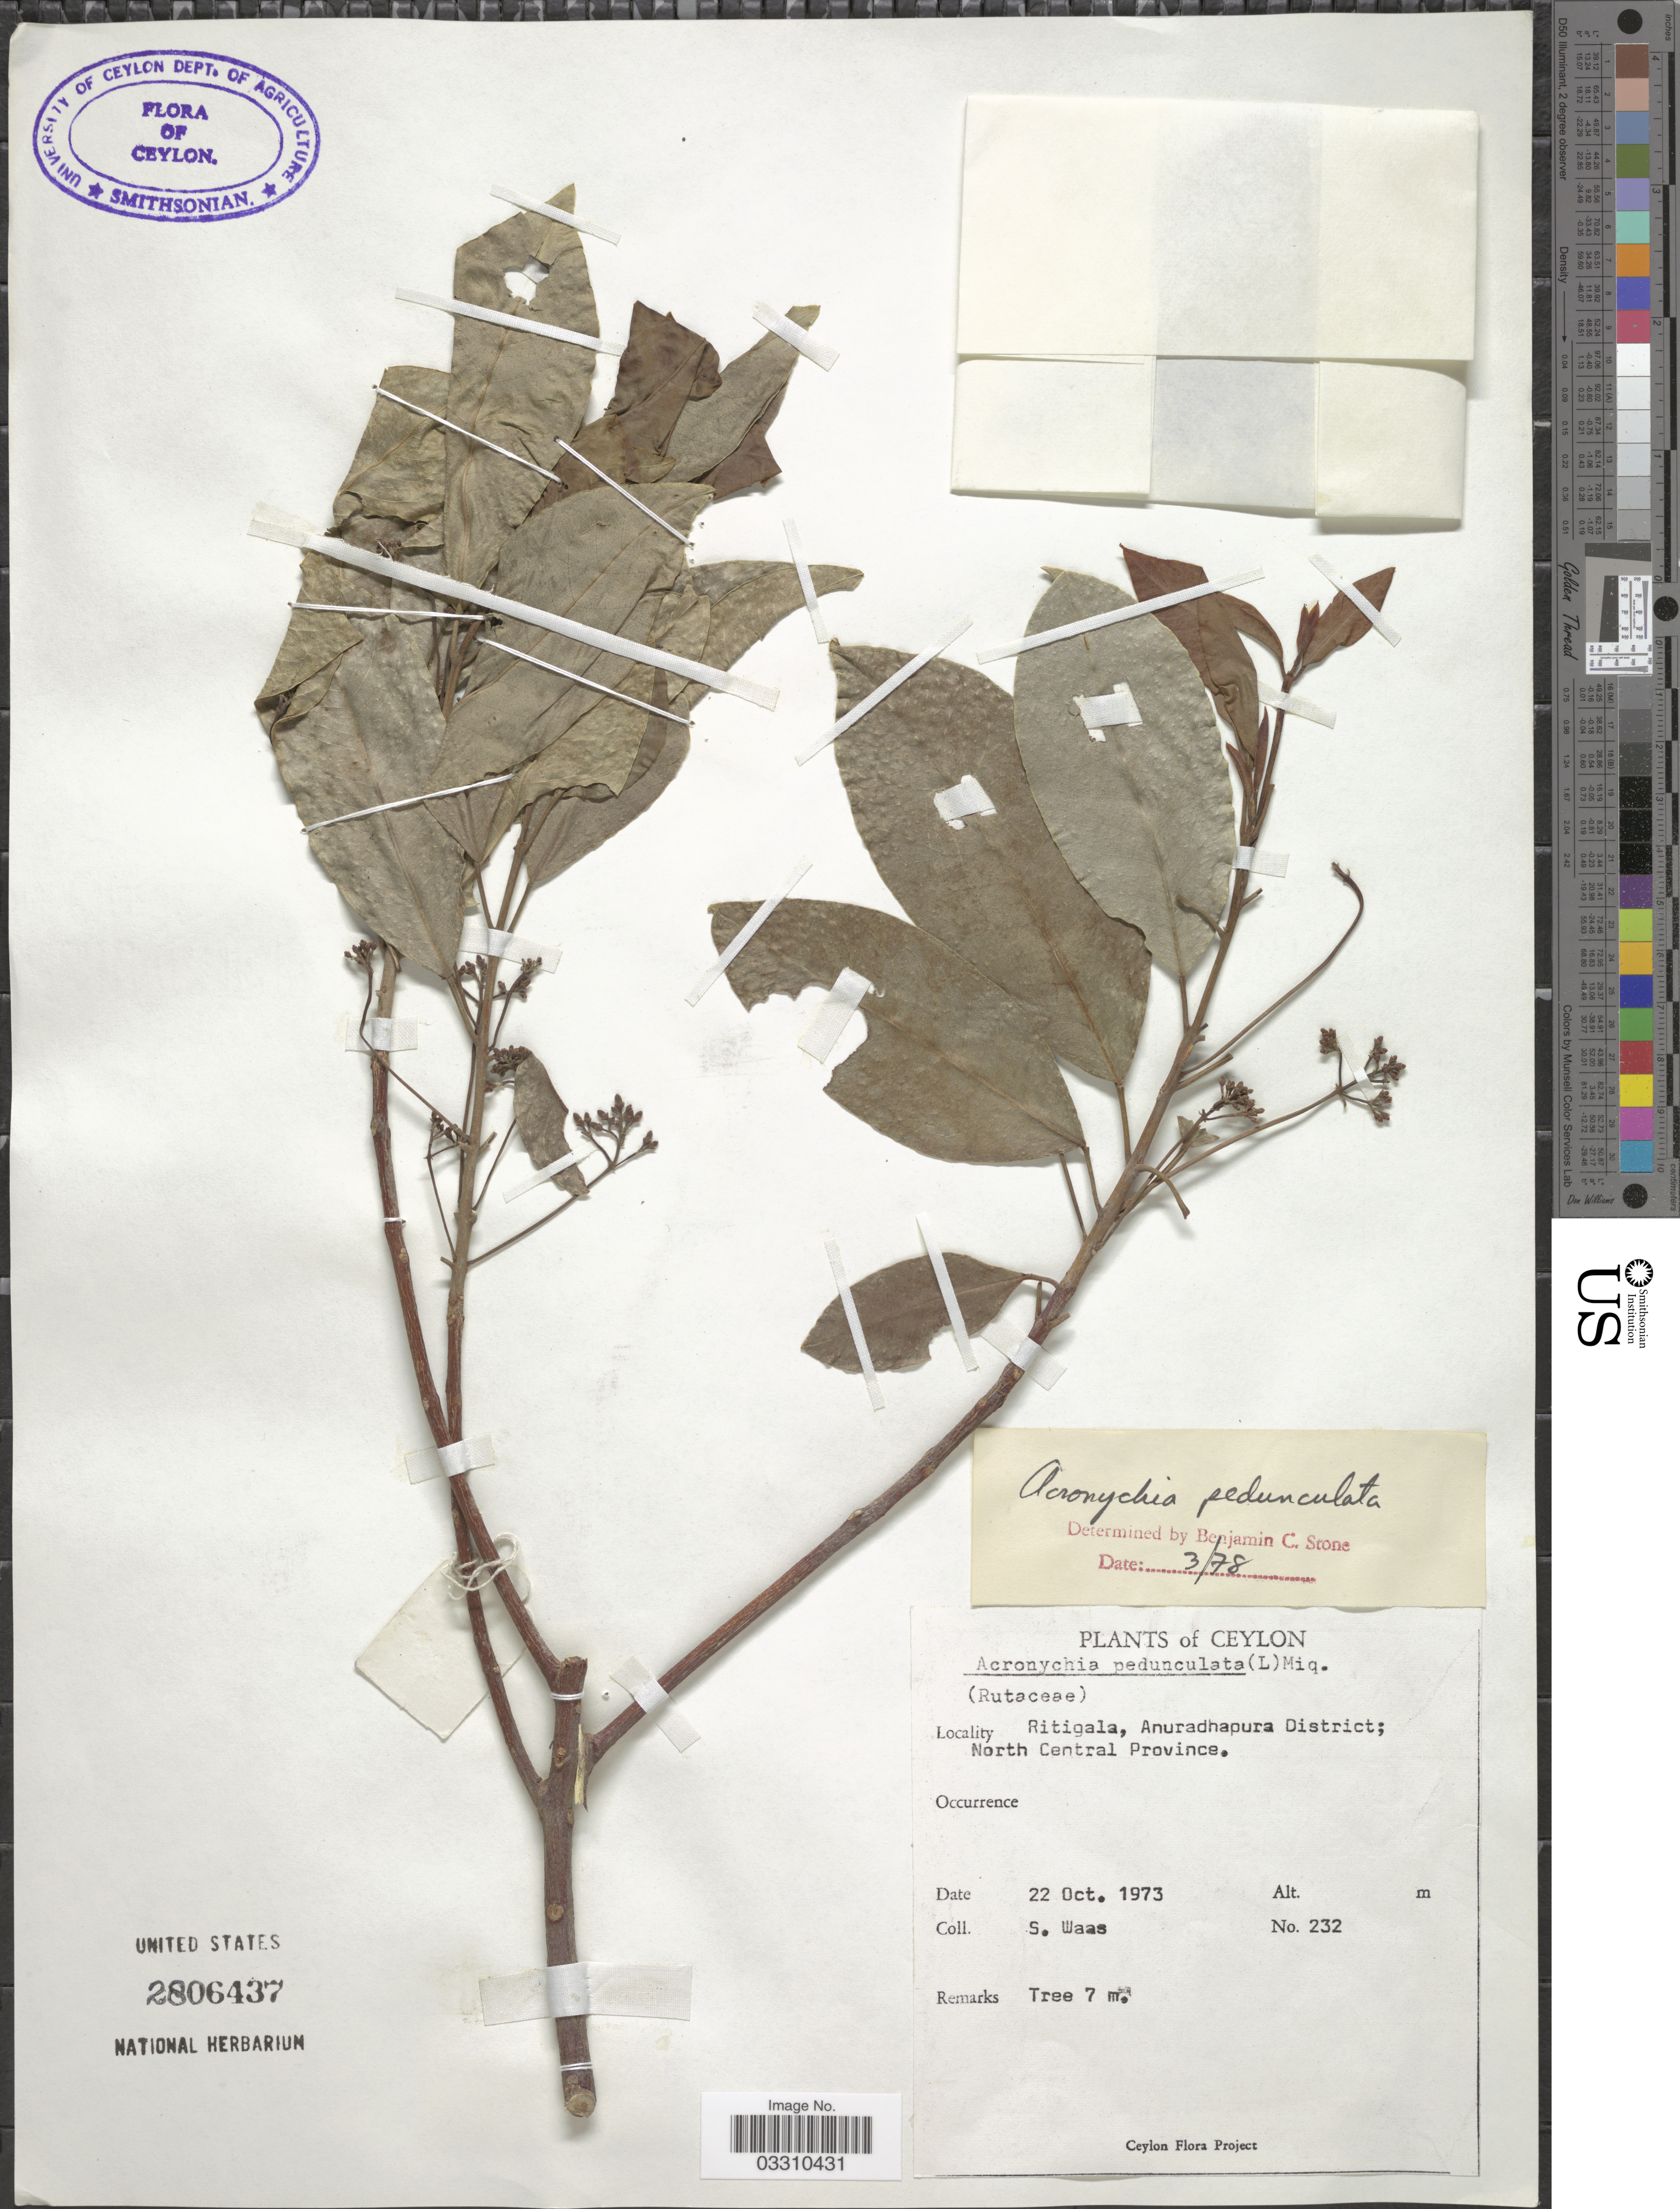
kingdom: Plantae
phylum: Tracheophyta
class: Magnoliopsida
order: Sapindales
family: Rutaceae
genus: Acronychia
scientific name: Acronychia pedunculata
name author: (L.) Miq.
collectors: S. Waas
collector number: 232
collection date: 1973-10-22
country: Sri Lanka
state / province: North Central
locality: Ceylon, Ritigala, Anuradhapura District.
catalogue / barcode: US 2806437